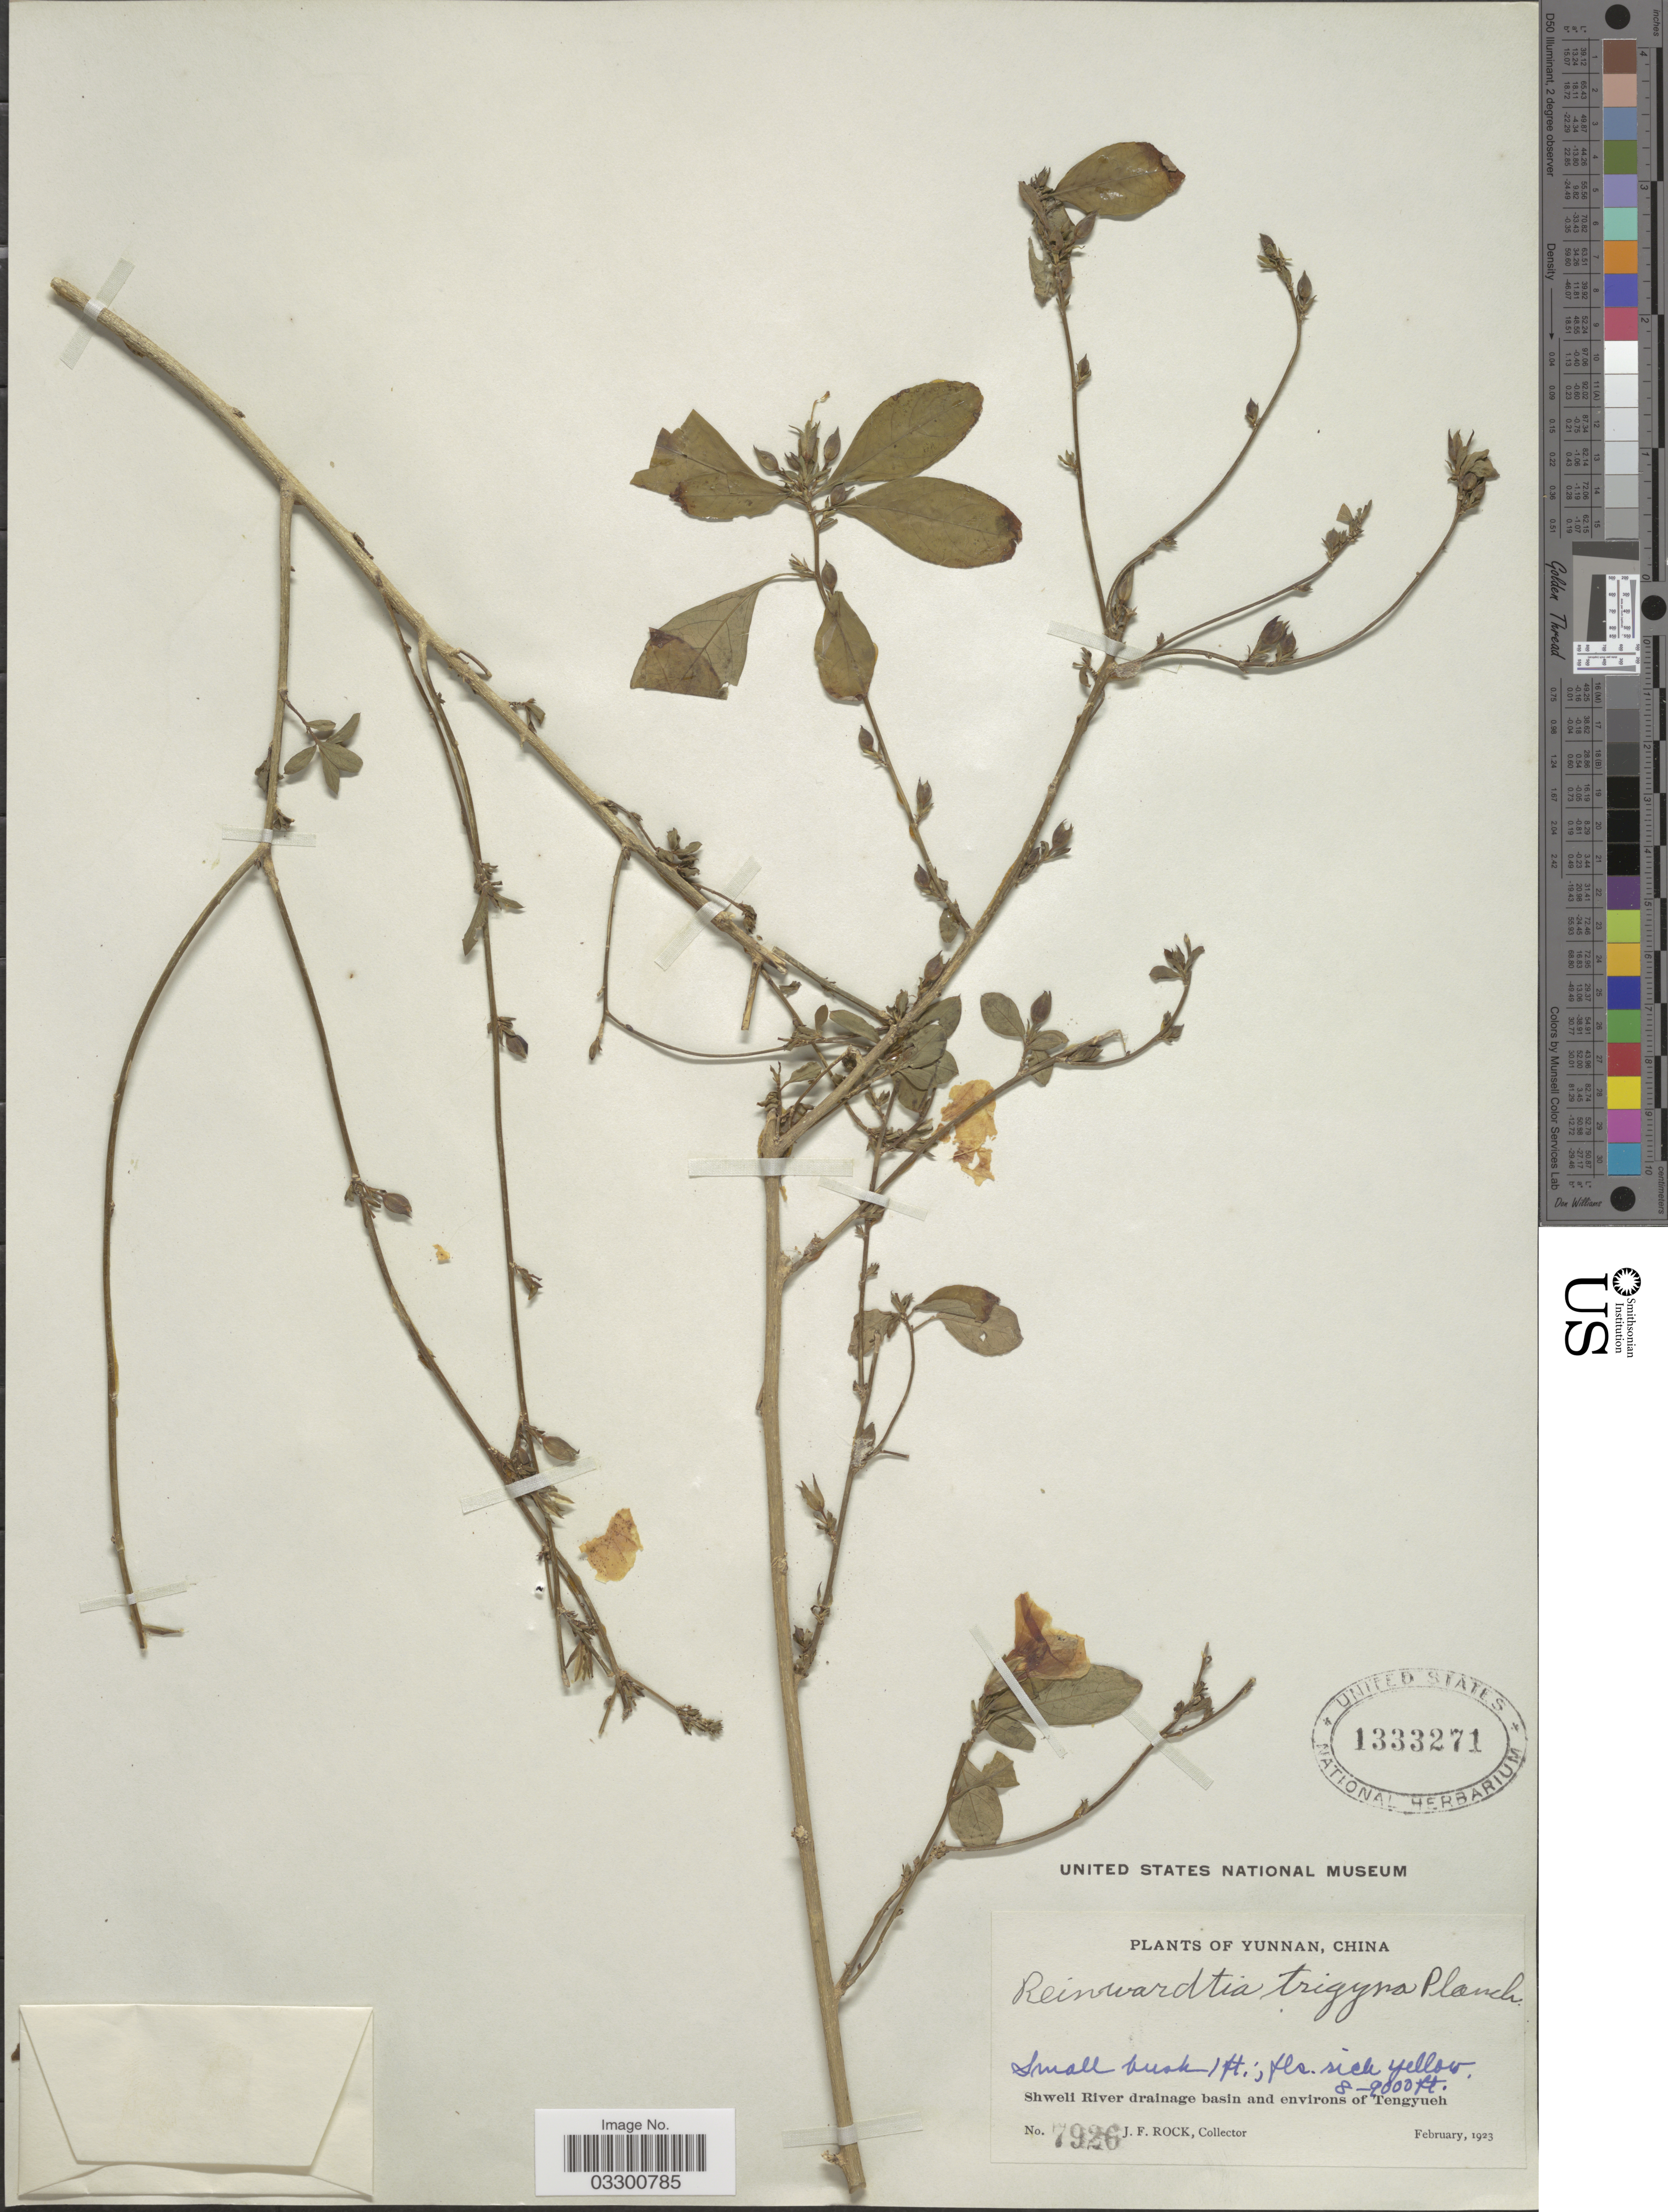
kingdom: Plantae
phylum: Tracheophyta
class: Magnoliopsida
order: Malpighiales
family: Linaceae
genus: Reinwardtia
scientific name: Reinwardtia trigyna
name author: Planch.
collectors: J. Rock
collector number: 7926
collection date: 1923-02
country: China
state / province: Yunnan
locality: Shweli River drainage basin and environs of Tengyueh.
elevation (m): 2438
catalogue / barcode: US 1333271